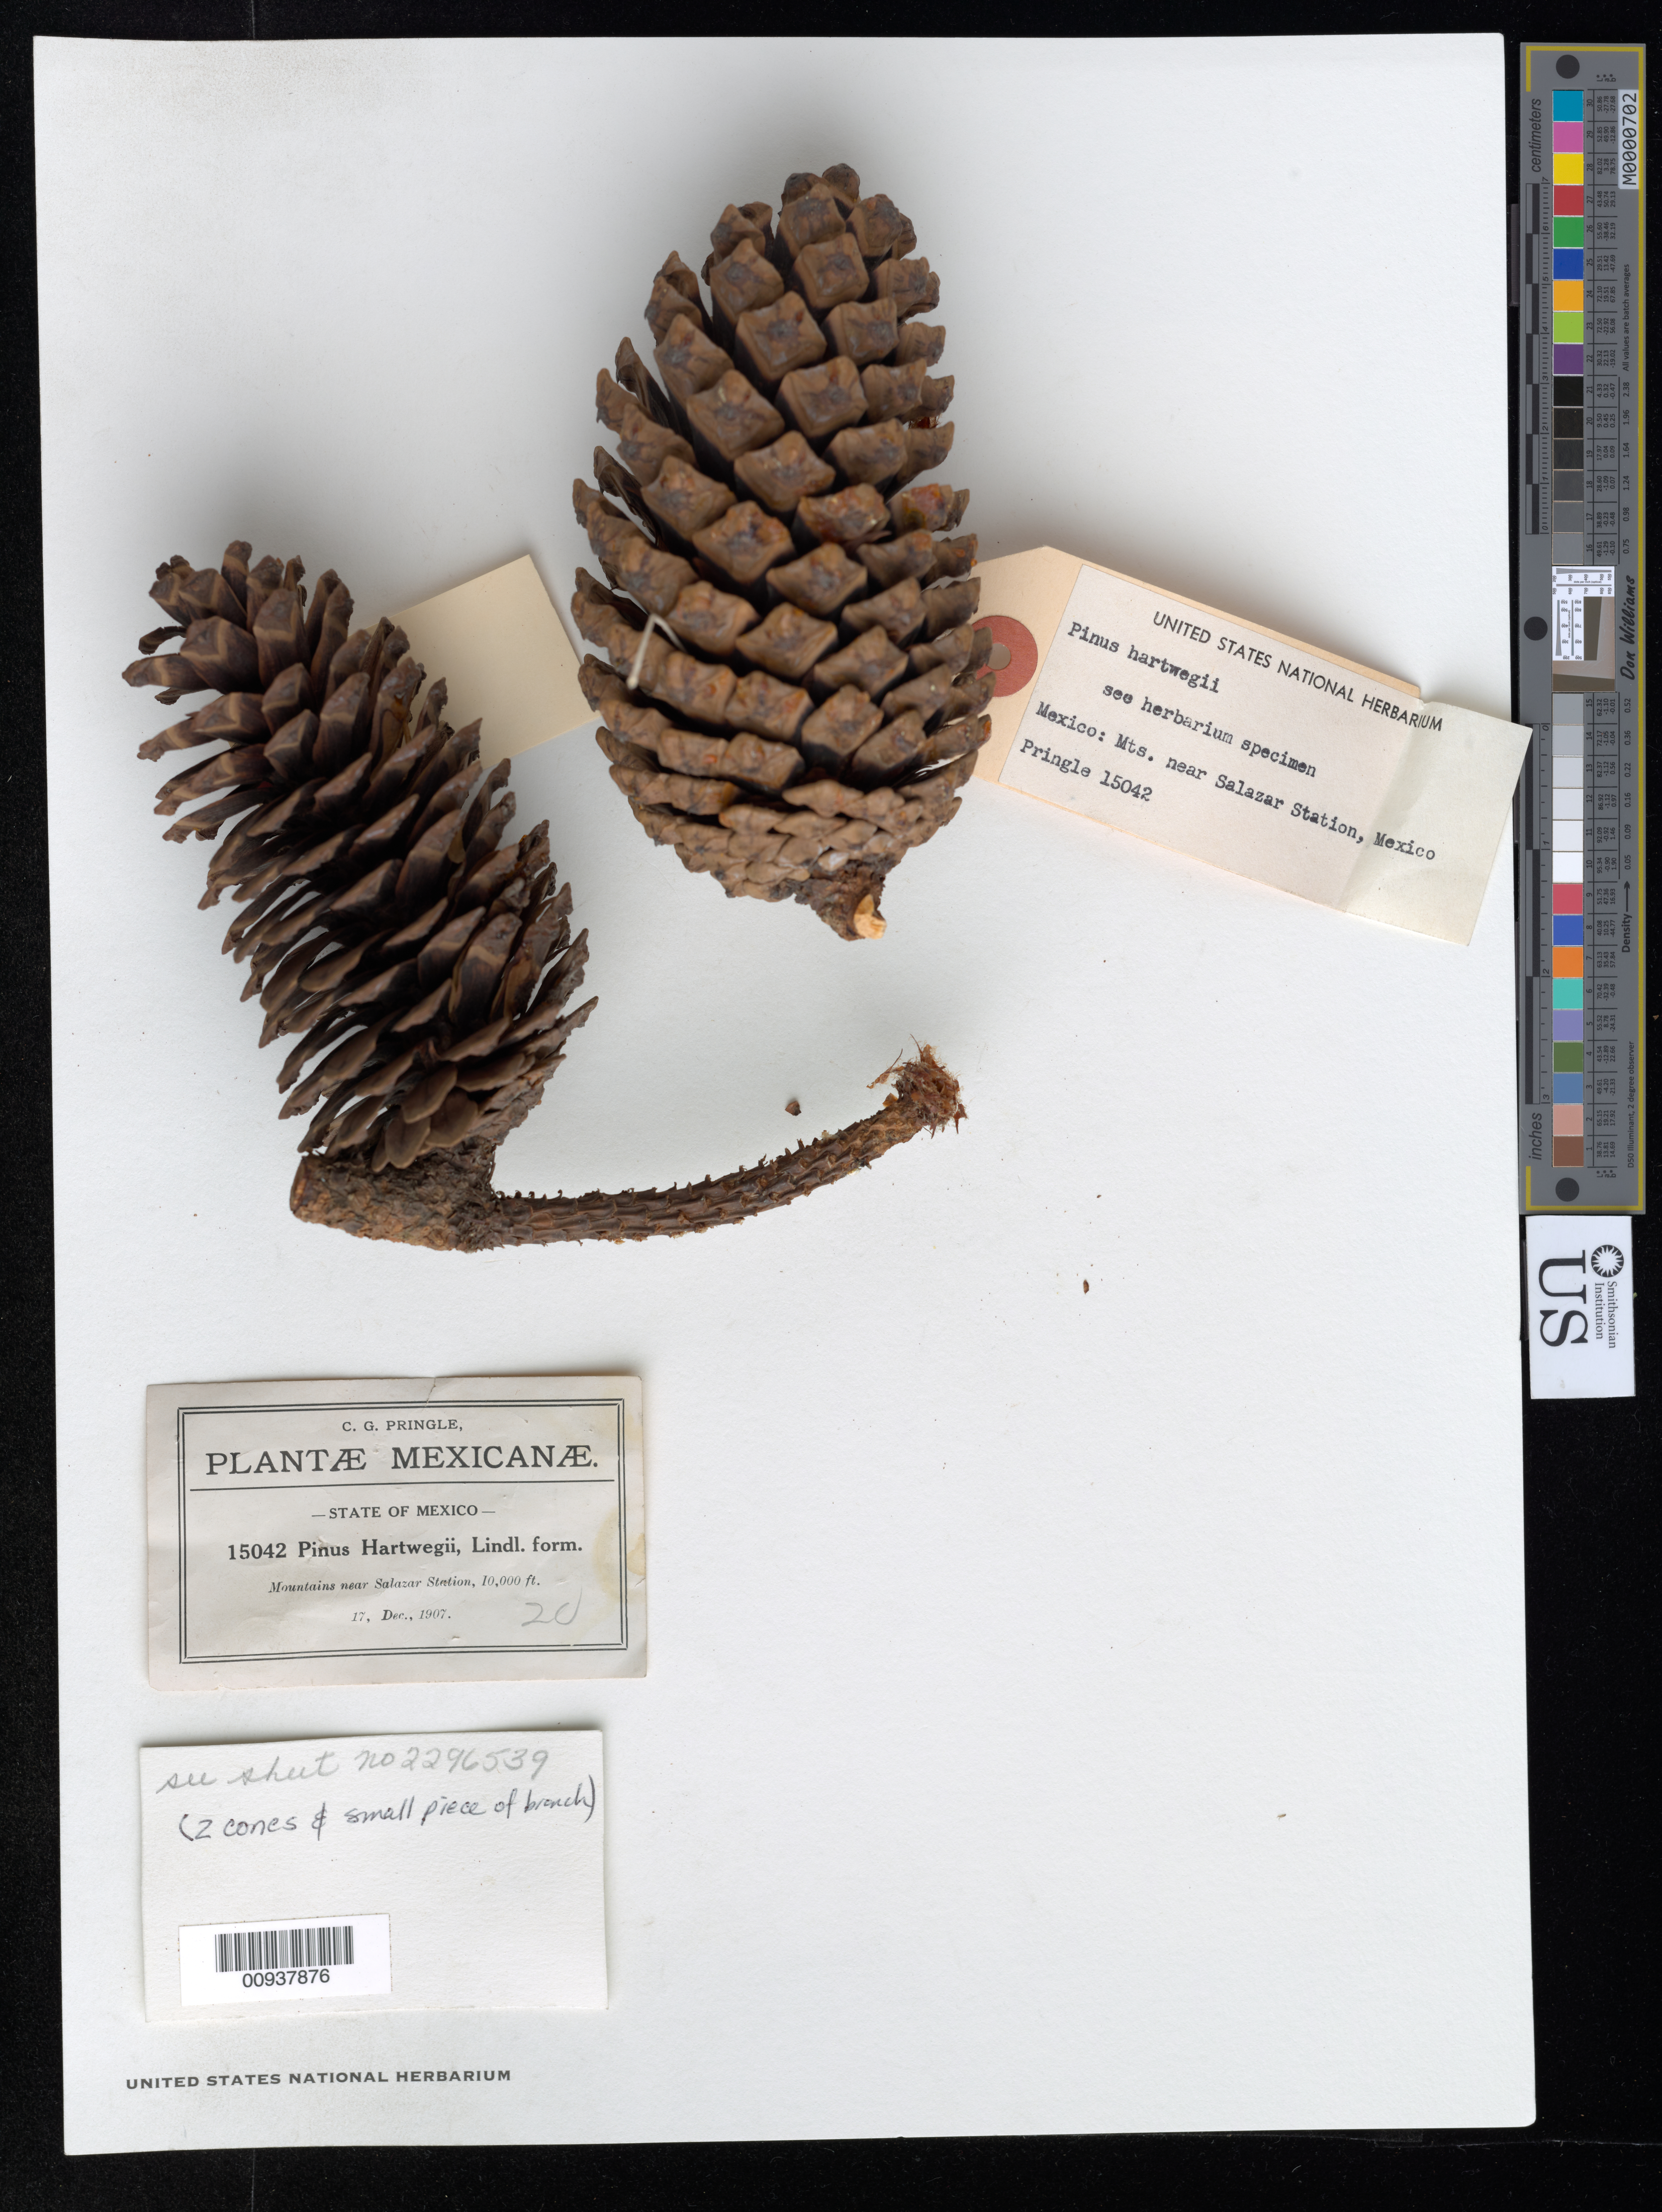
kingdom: Plantae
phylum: Tracheophyta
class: Pinopsida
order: Pinales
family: Pinaceae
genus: Pinus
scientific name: Pinus hartwegii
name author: Lindl.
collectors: C. G. Pringle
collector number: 15042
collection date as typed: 17 Dec 1907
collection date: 1907-12-17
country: Mexico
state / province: México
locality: Near Salazar Station.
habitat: Mountains.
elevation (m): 3048